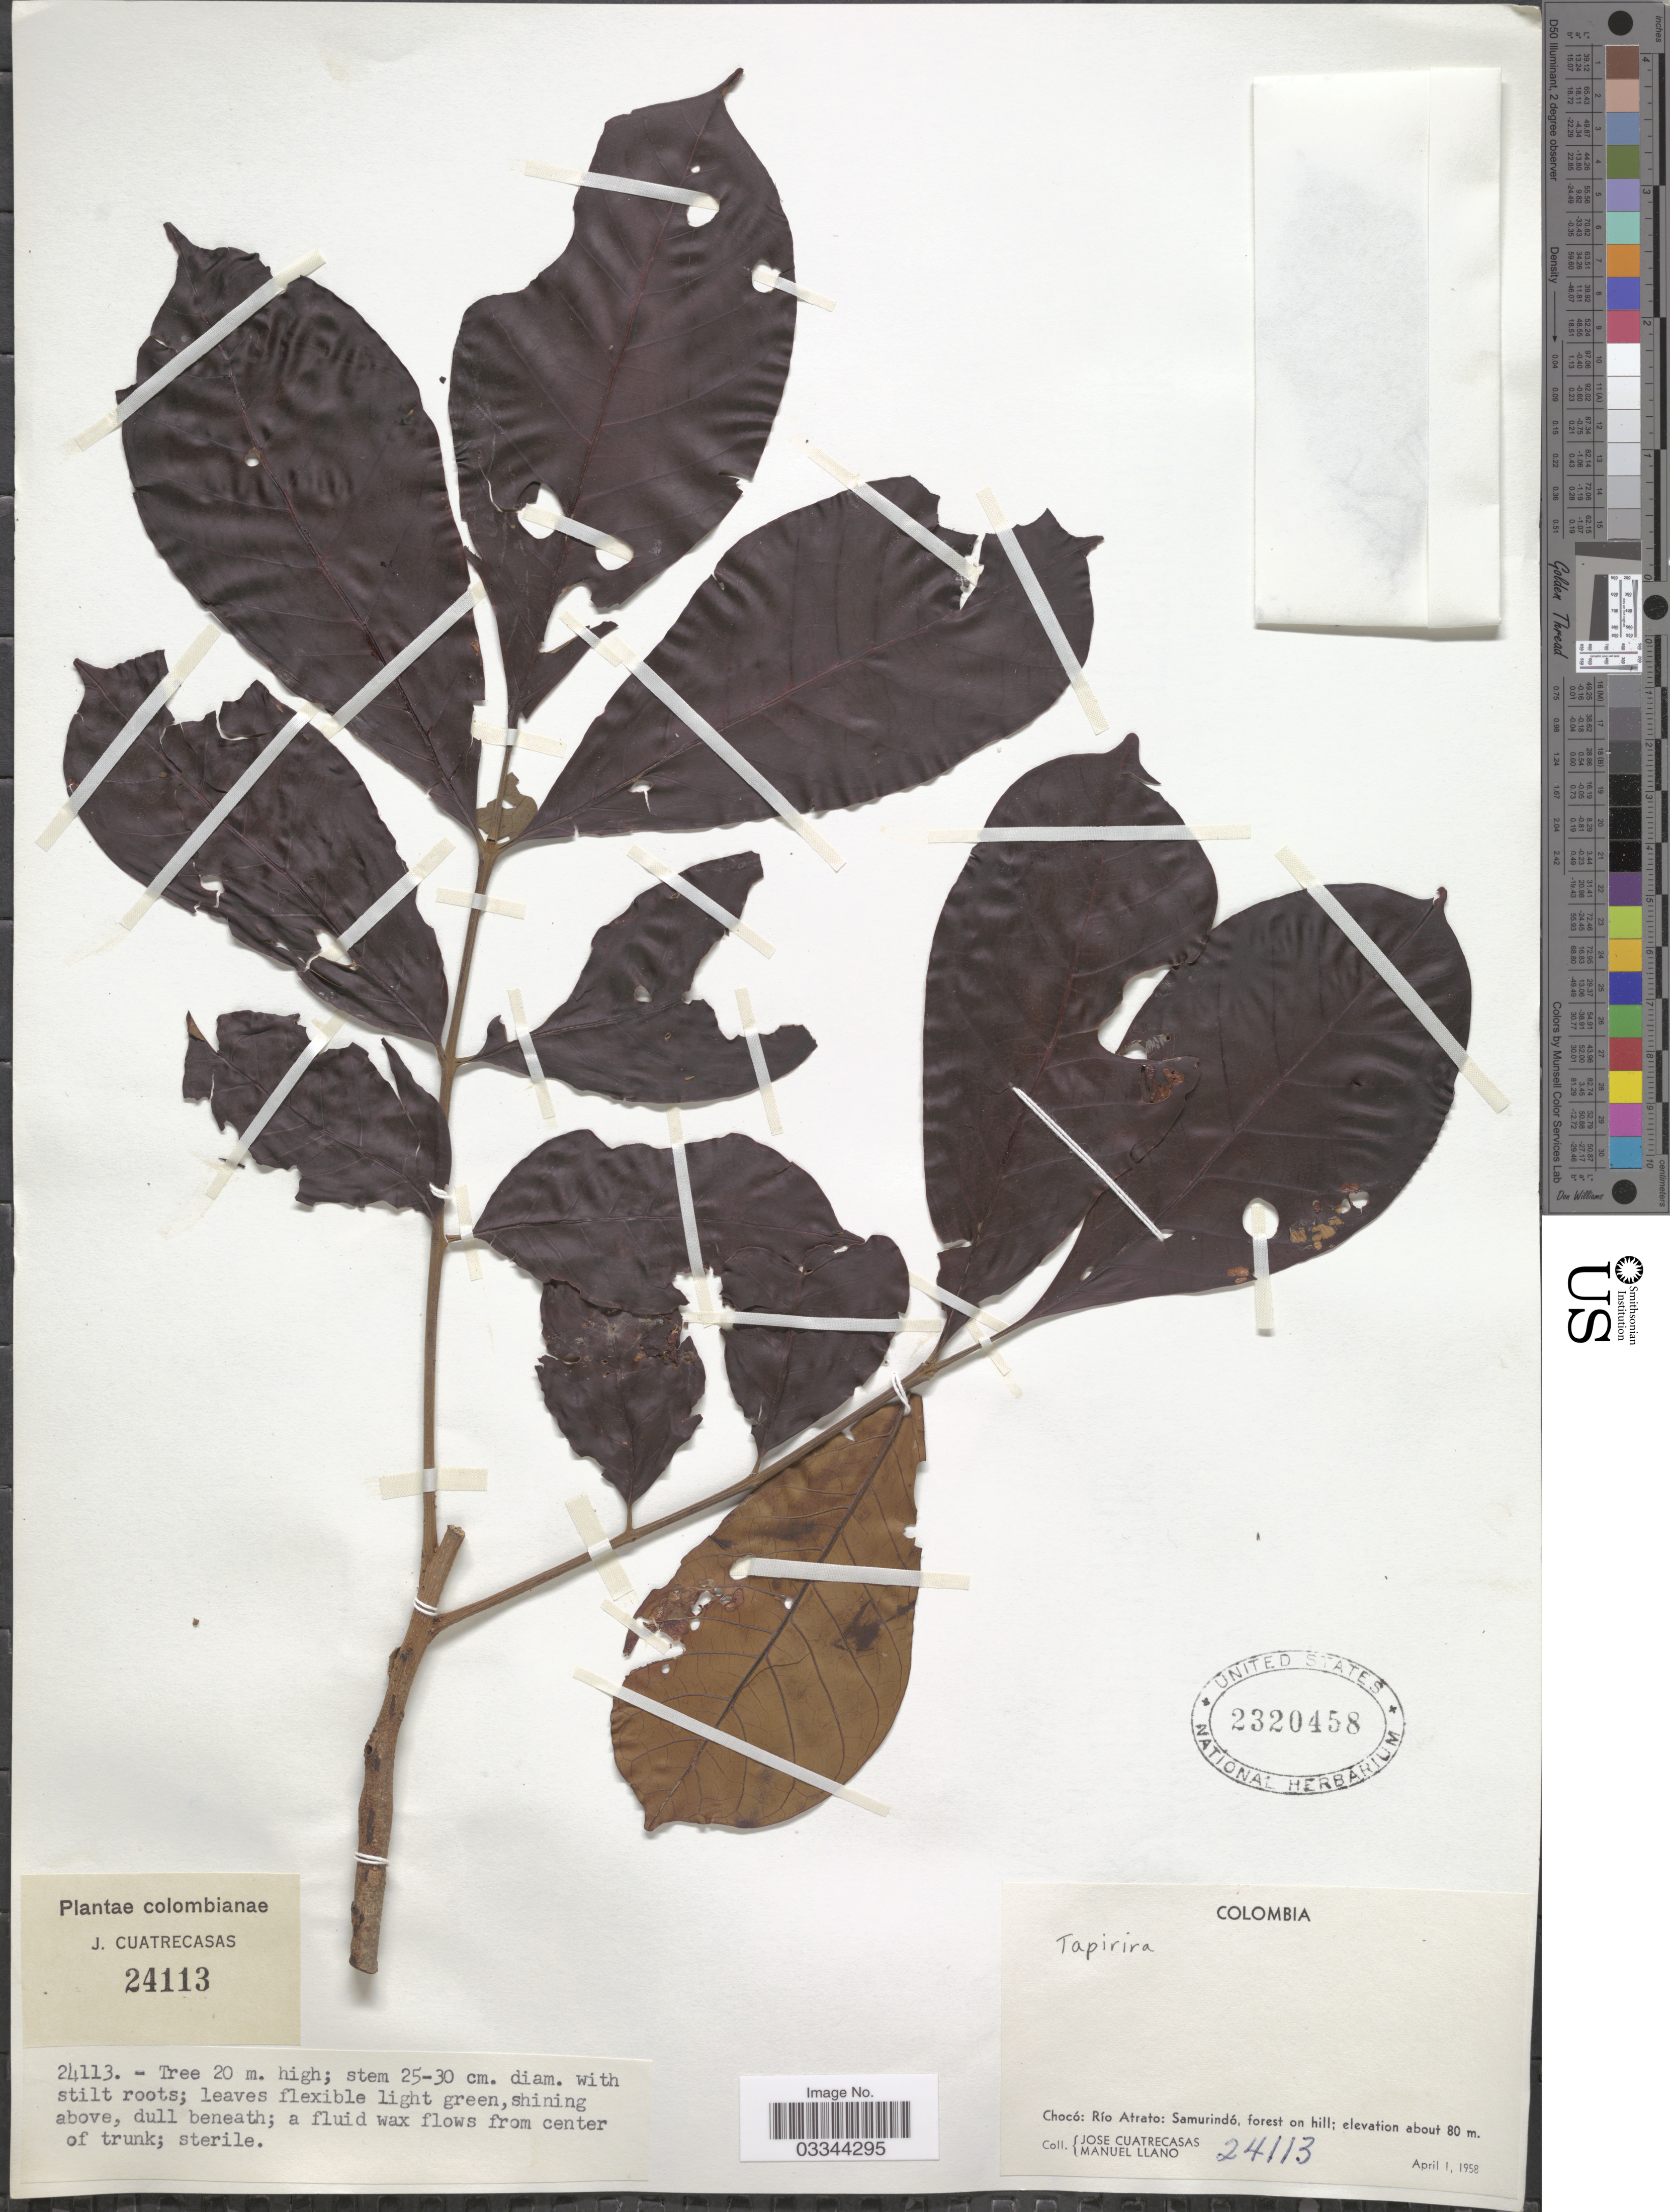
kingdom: Plantae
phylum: Tracheophyta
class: Magnoliopsida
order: Sapindales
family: Anacardiaceae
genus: Tapirira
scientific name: Tapirira sp.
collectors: J. Cuatrecasas & M. Llano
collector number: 24113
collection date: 1958-04-01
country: Colombia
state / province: Chocó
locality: Río Atrato: Samurindó.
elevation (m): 80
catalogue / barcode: US 2320458